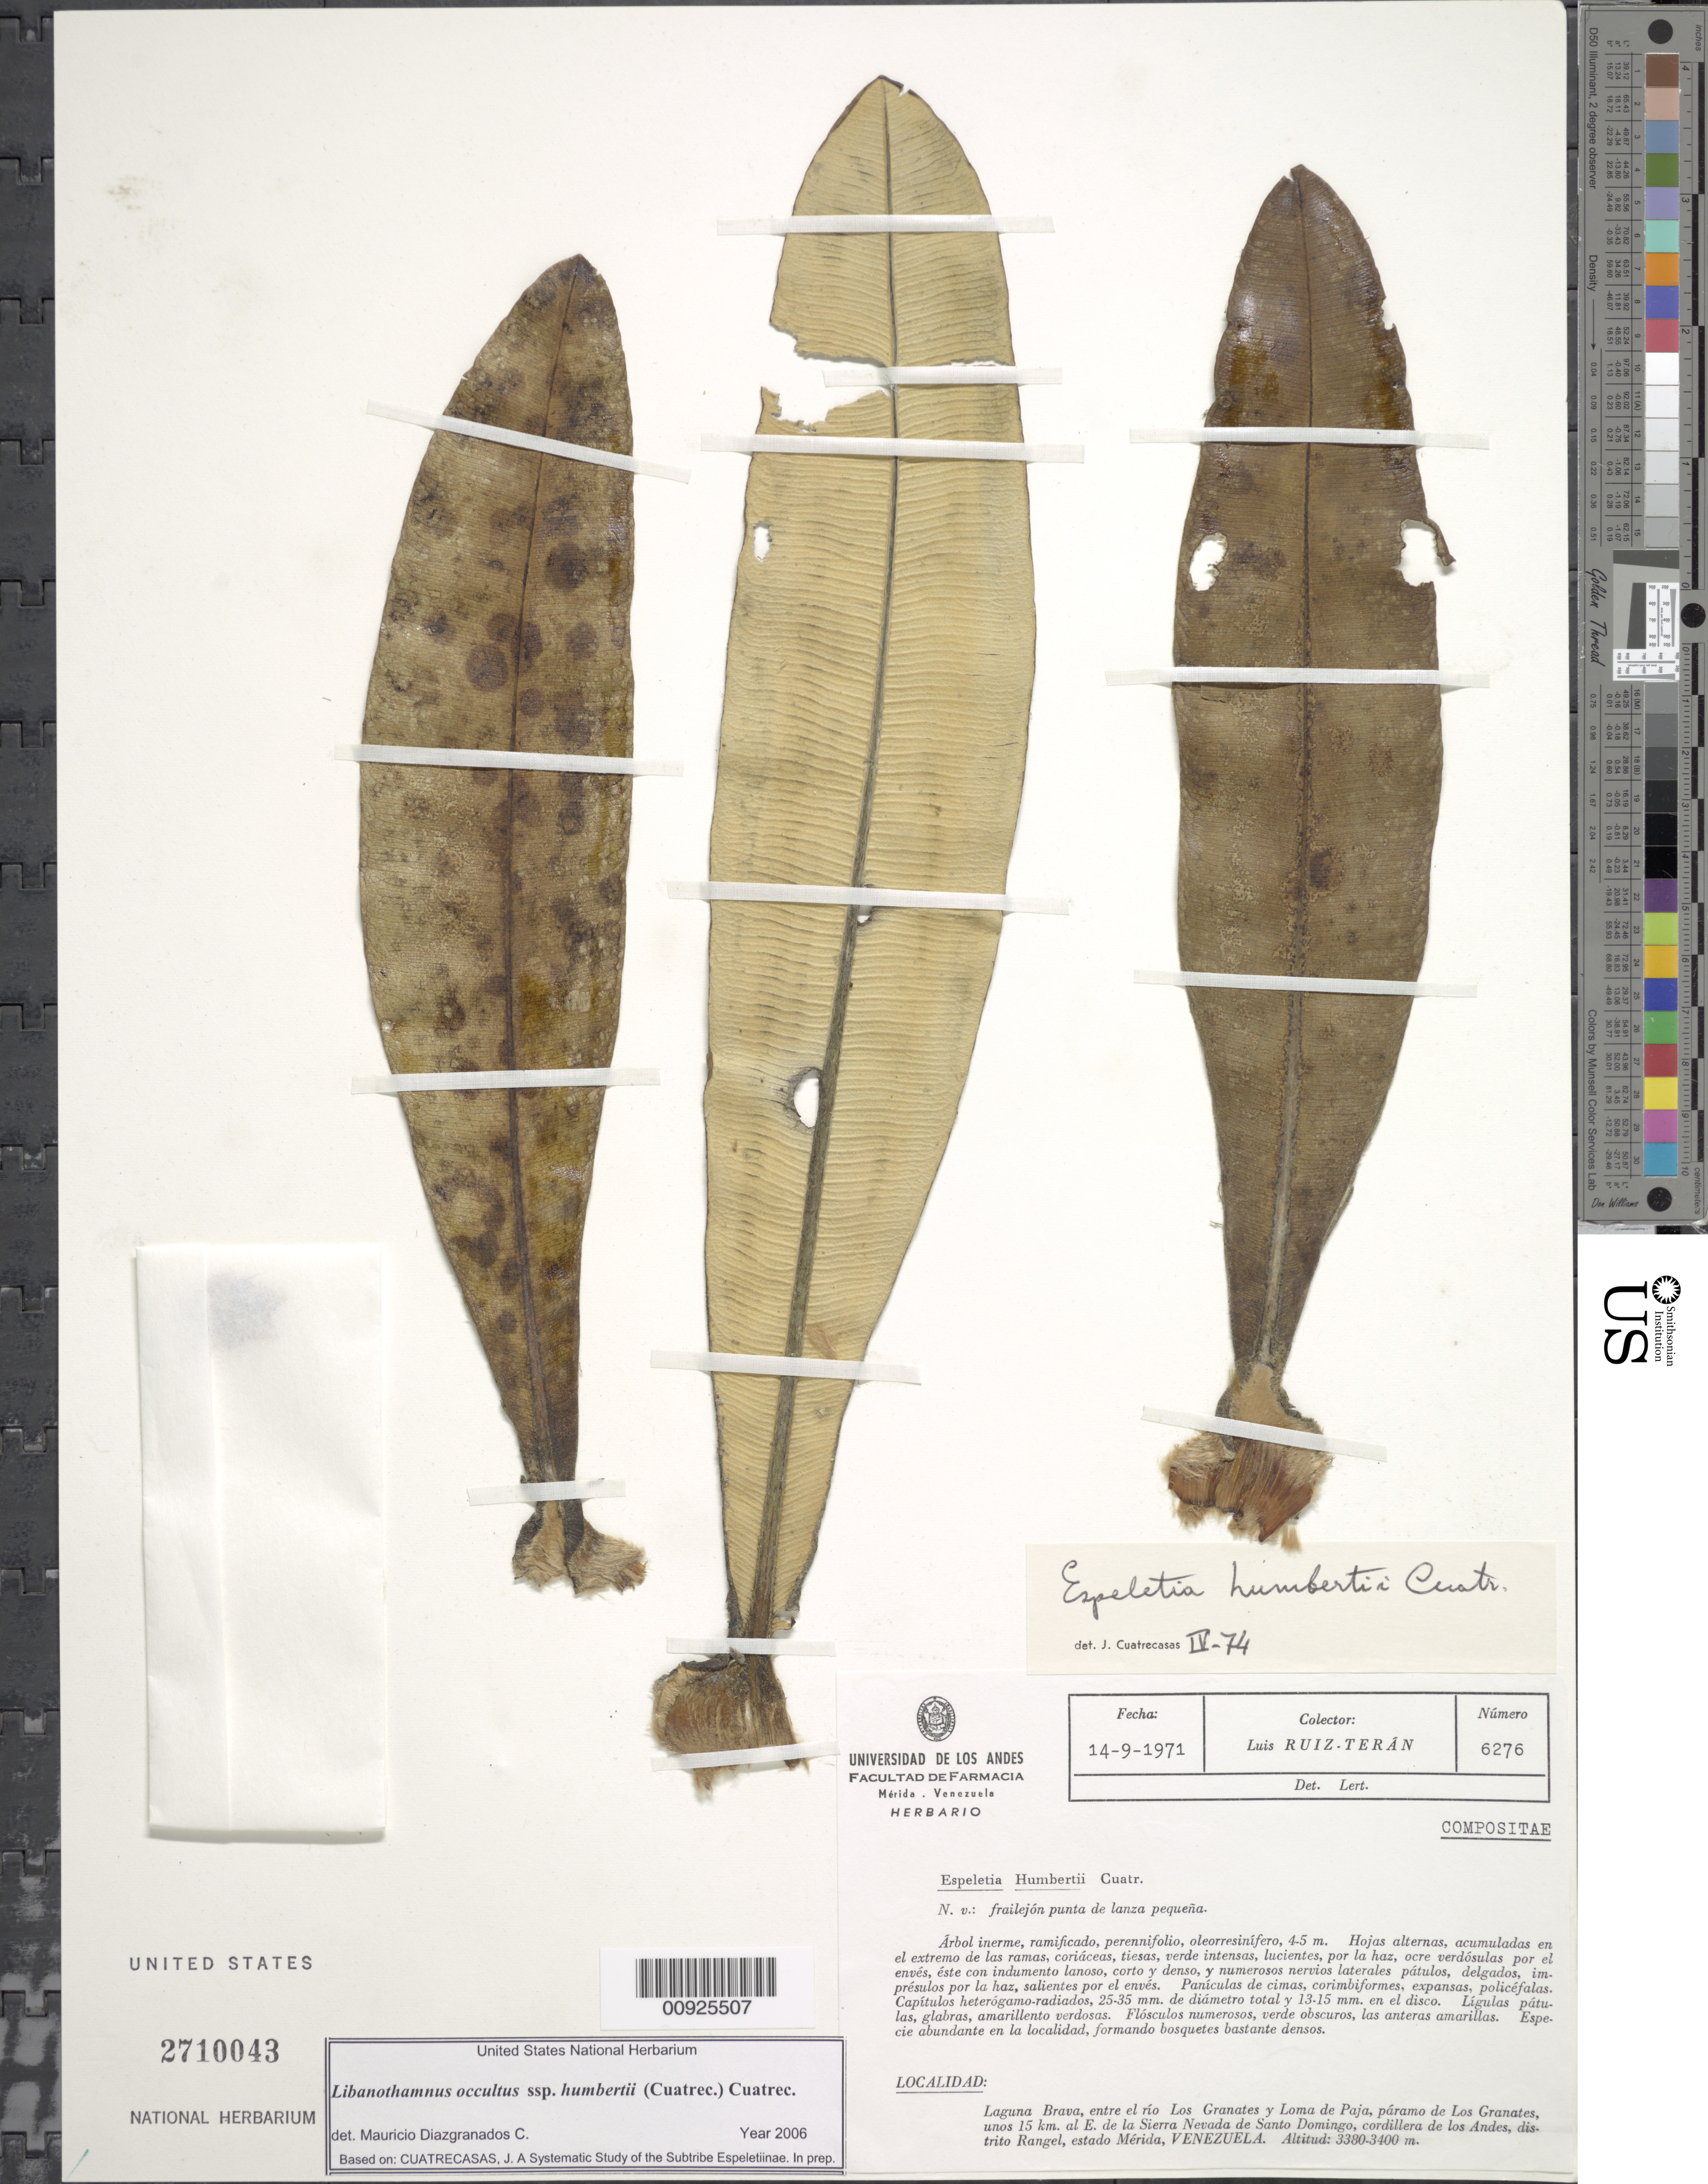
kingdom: Plantae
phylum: Tracheophyta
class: Magnoliopsida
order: Asterales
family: Asteraceae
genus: Libanothamnus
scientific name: Libanothamnus occultus subsp. humbertii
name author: (Cuatrec.) Cuatrec.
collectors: L. E. Ruíz-Terán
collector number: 6276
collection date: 1971-09-14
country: Venezuela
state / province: Mérida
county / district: Rangel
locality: P. de los Granates. Laguna Brava, entre el Río Los Granates y Loma de Paja, páramo de Los Granates, unos 15 km. al E. de la Sierra Nevada de Santo Domingo, Cordillera de los Andes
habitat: Especie abundante en la localidad, formando bosquetes bastante densos.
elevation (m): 3380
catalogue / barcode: US 2710043